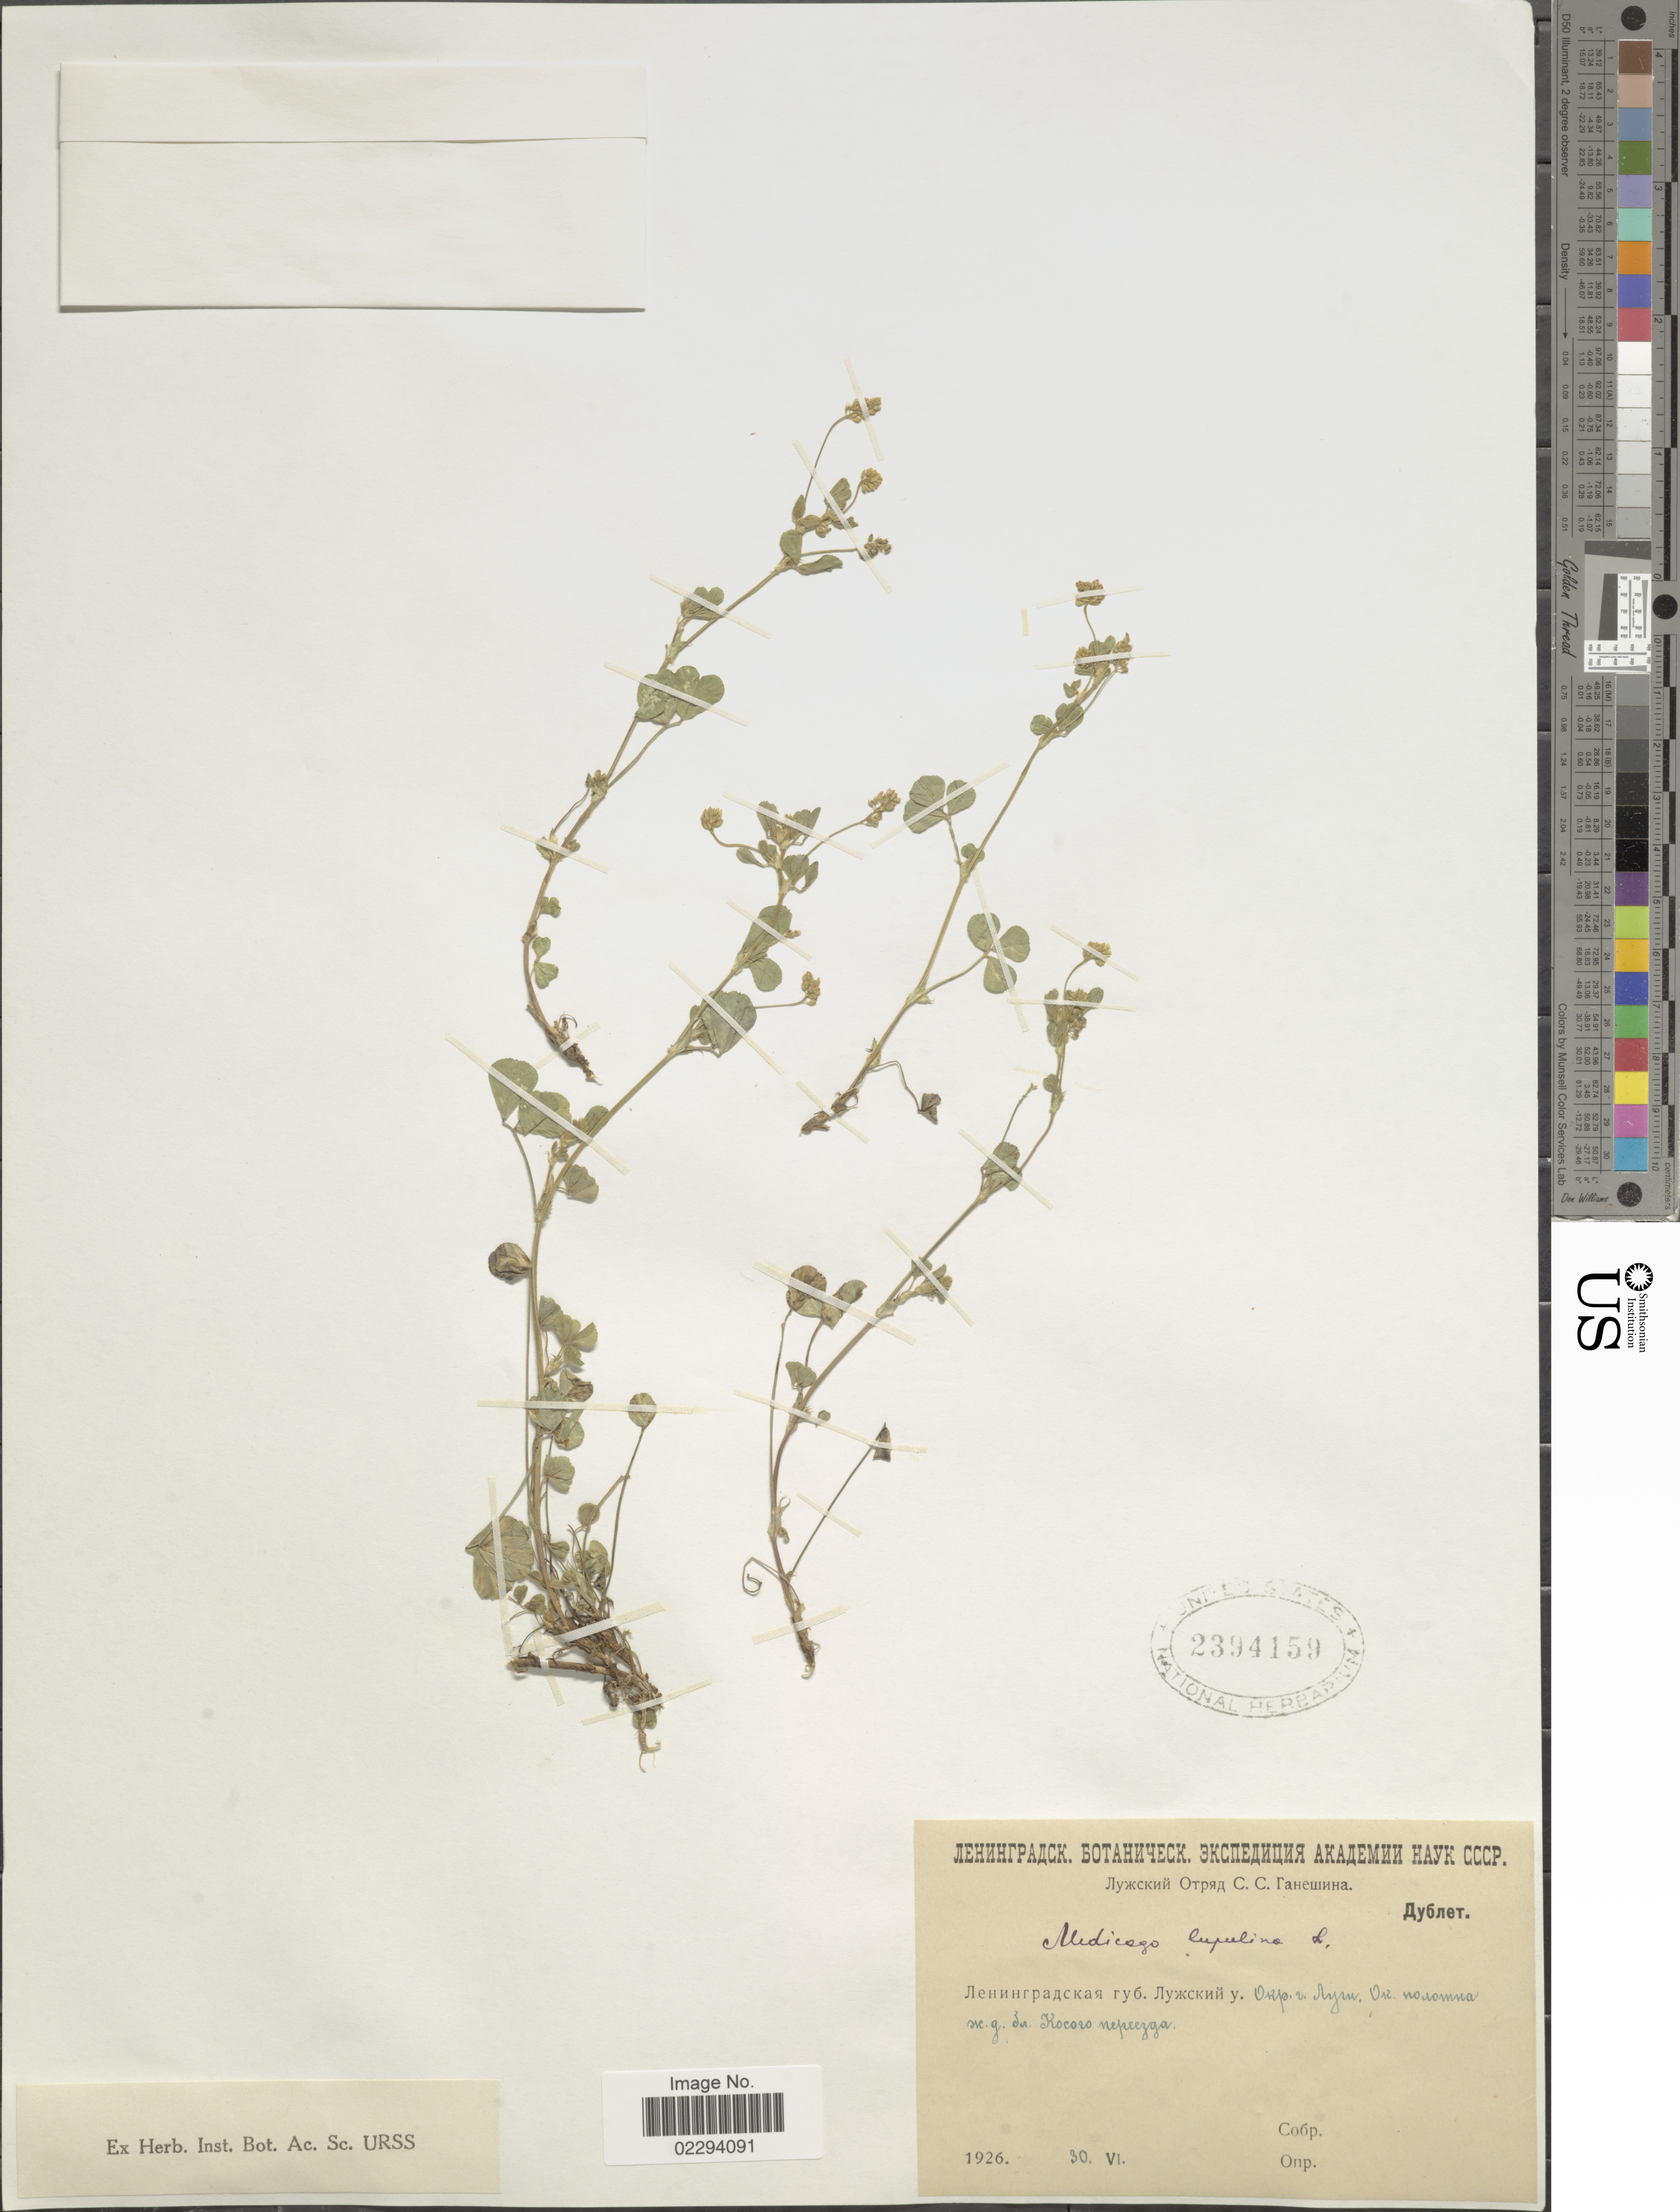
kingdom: Plantae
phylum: Tracheophyta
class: Magnoliopsida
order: Fabales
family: Fabaceae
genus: Medicago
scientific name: Medicago lupulina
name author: L.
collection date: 1926-06-30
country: Russian Federation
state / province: Leningrad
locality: Vicinity of Luga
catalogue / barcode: US 2394159